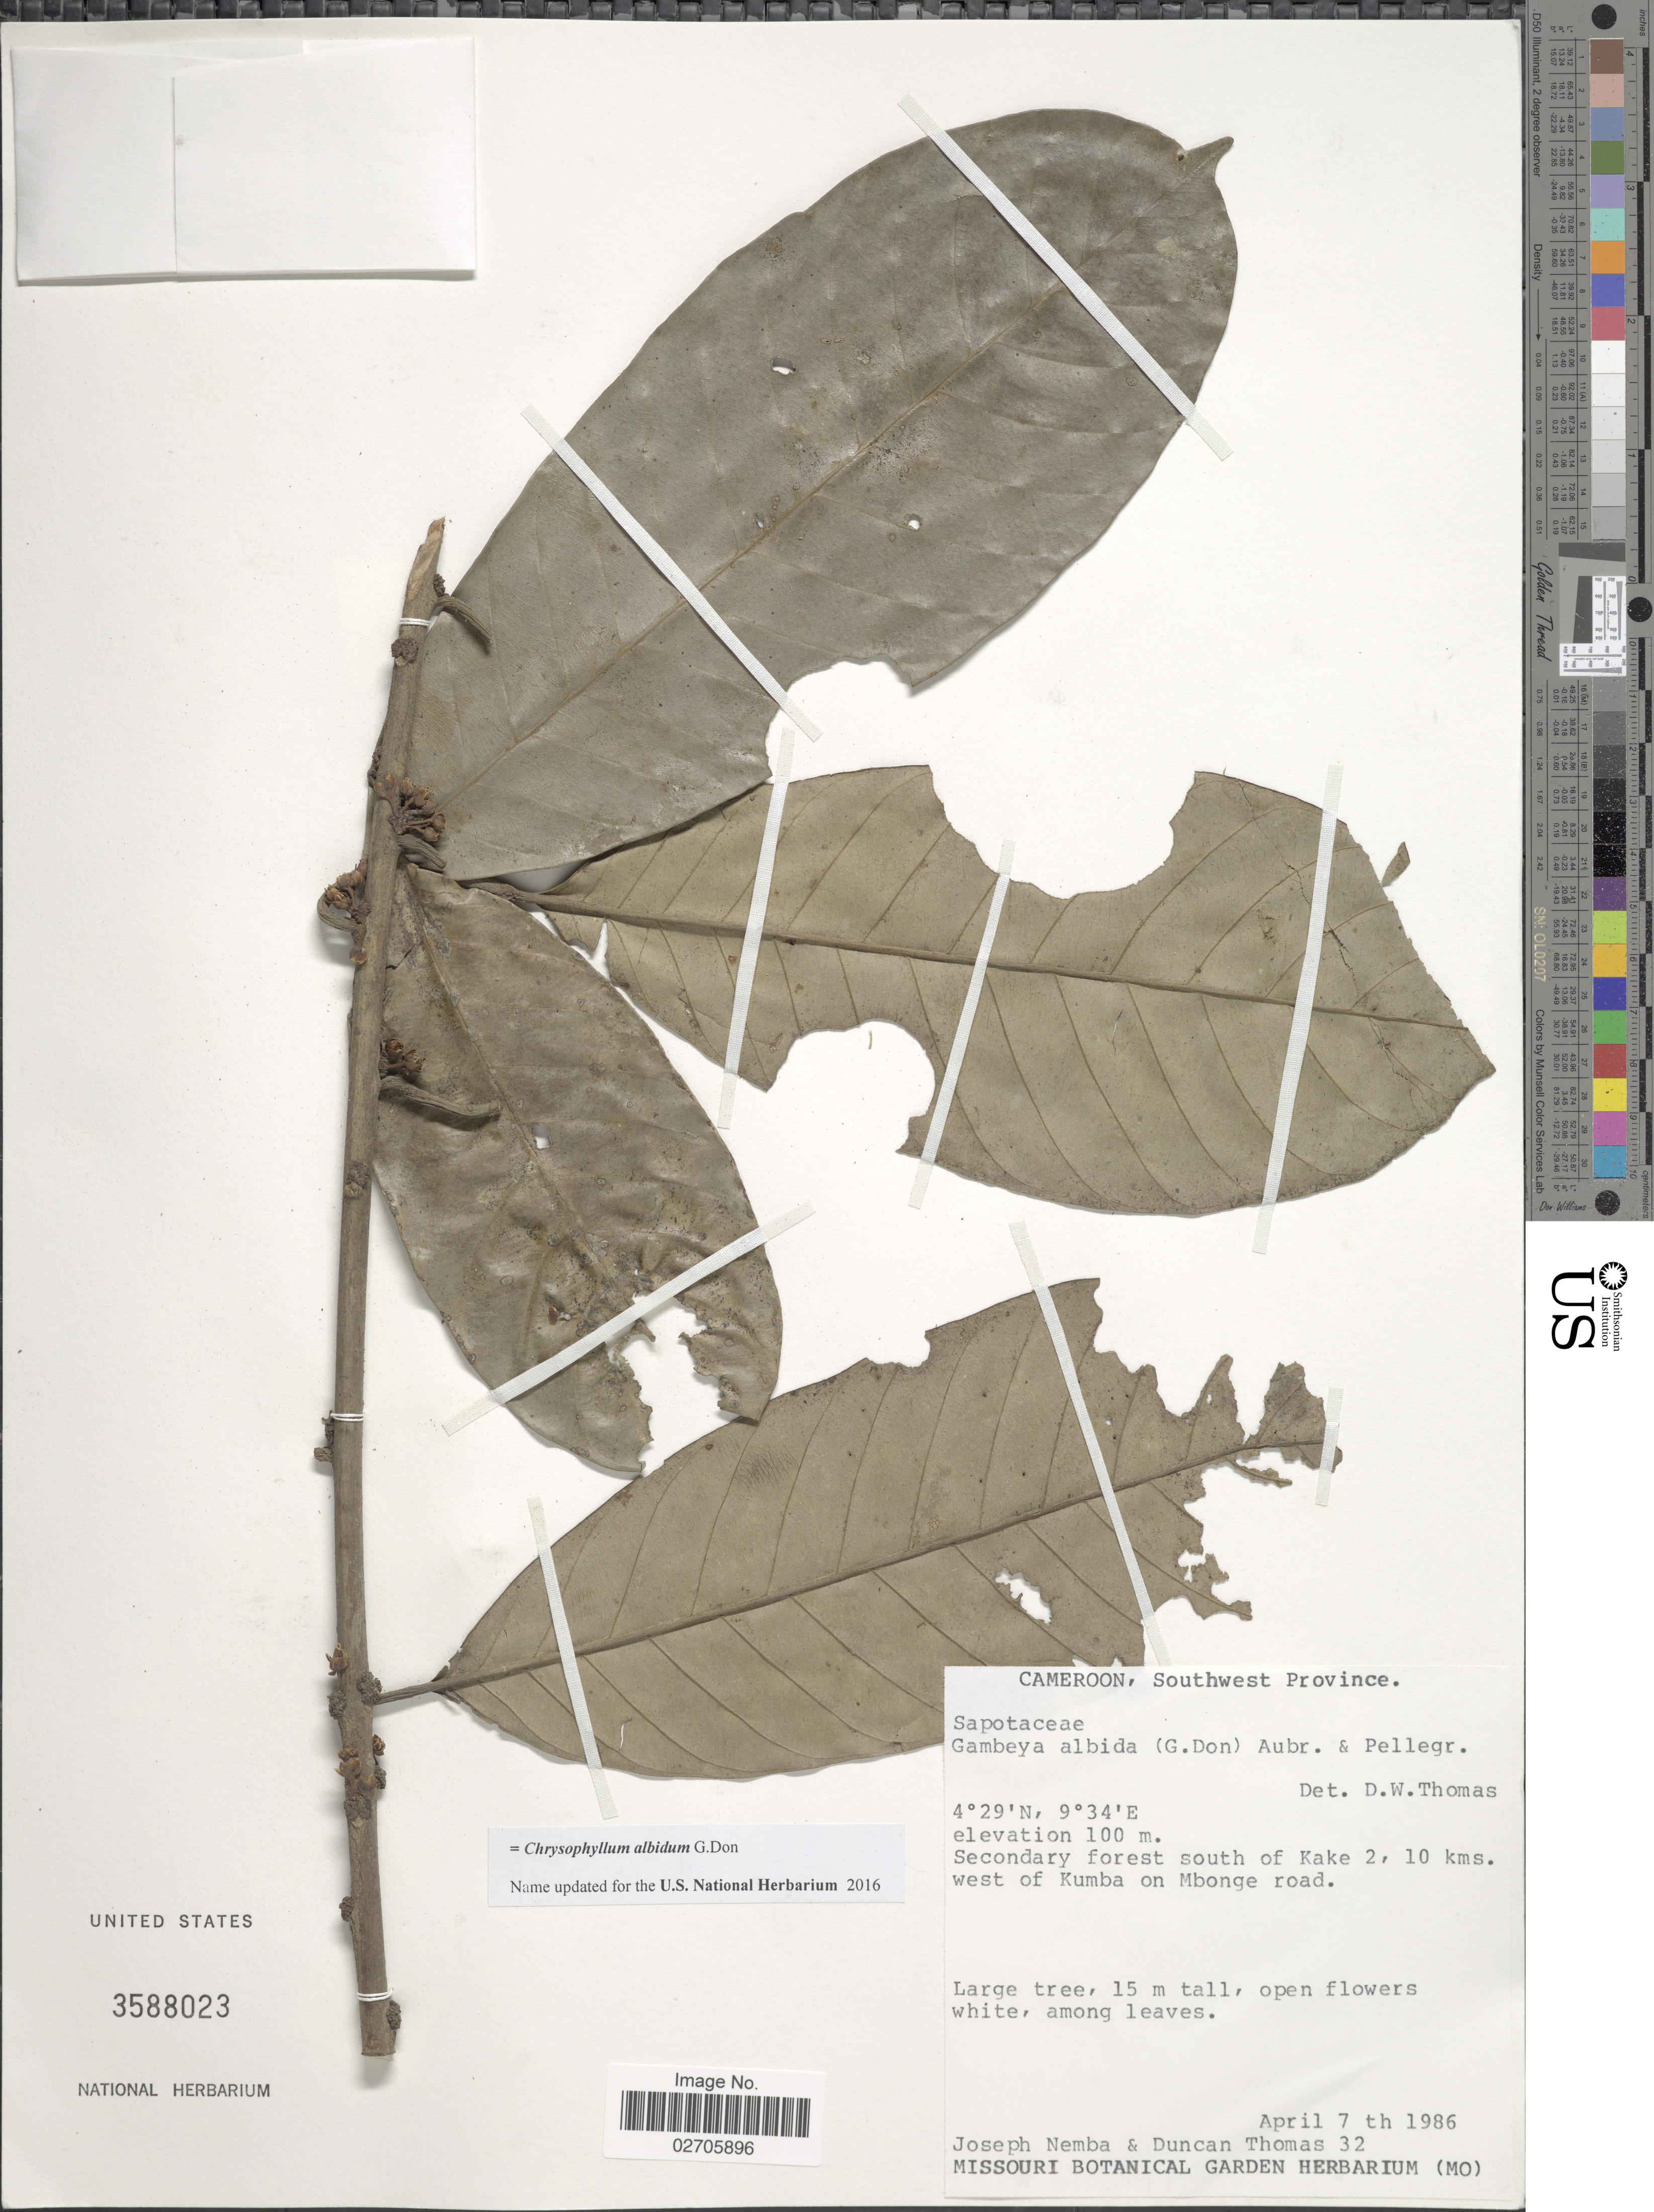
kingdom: Plantae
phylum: Tracheophyta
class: Magnoliopsida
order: Ericales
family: Sapotaceae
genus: Chrysophyllum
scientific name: Chrysophyllum albidum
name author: G. Don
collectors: J. Nemba & D. W. Thomas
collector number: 32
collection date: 1986-04-07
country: Cameroon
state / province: Sud-Ouest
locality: Southwest Province, Secondary forest south of Kake 2, 10 kms. west of Kumba on Mbonge road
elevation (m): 100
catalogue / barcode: US 3588023